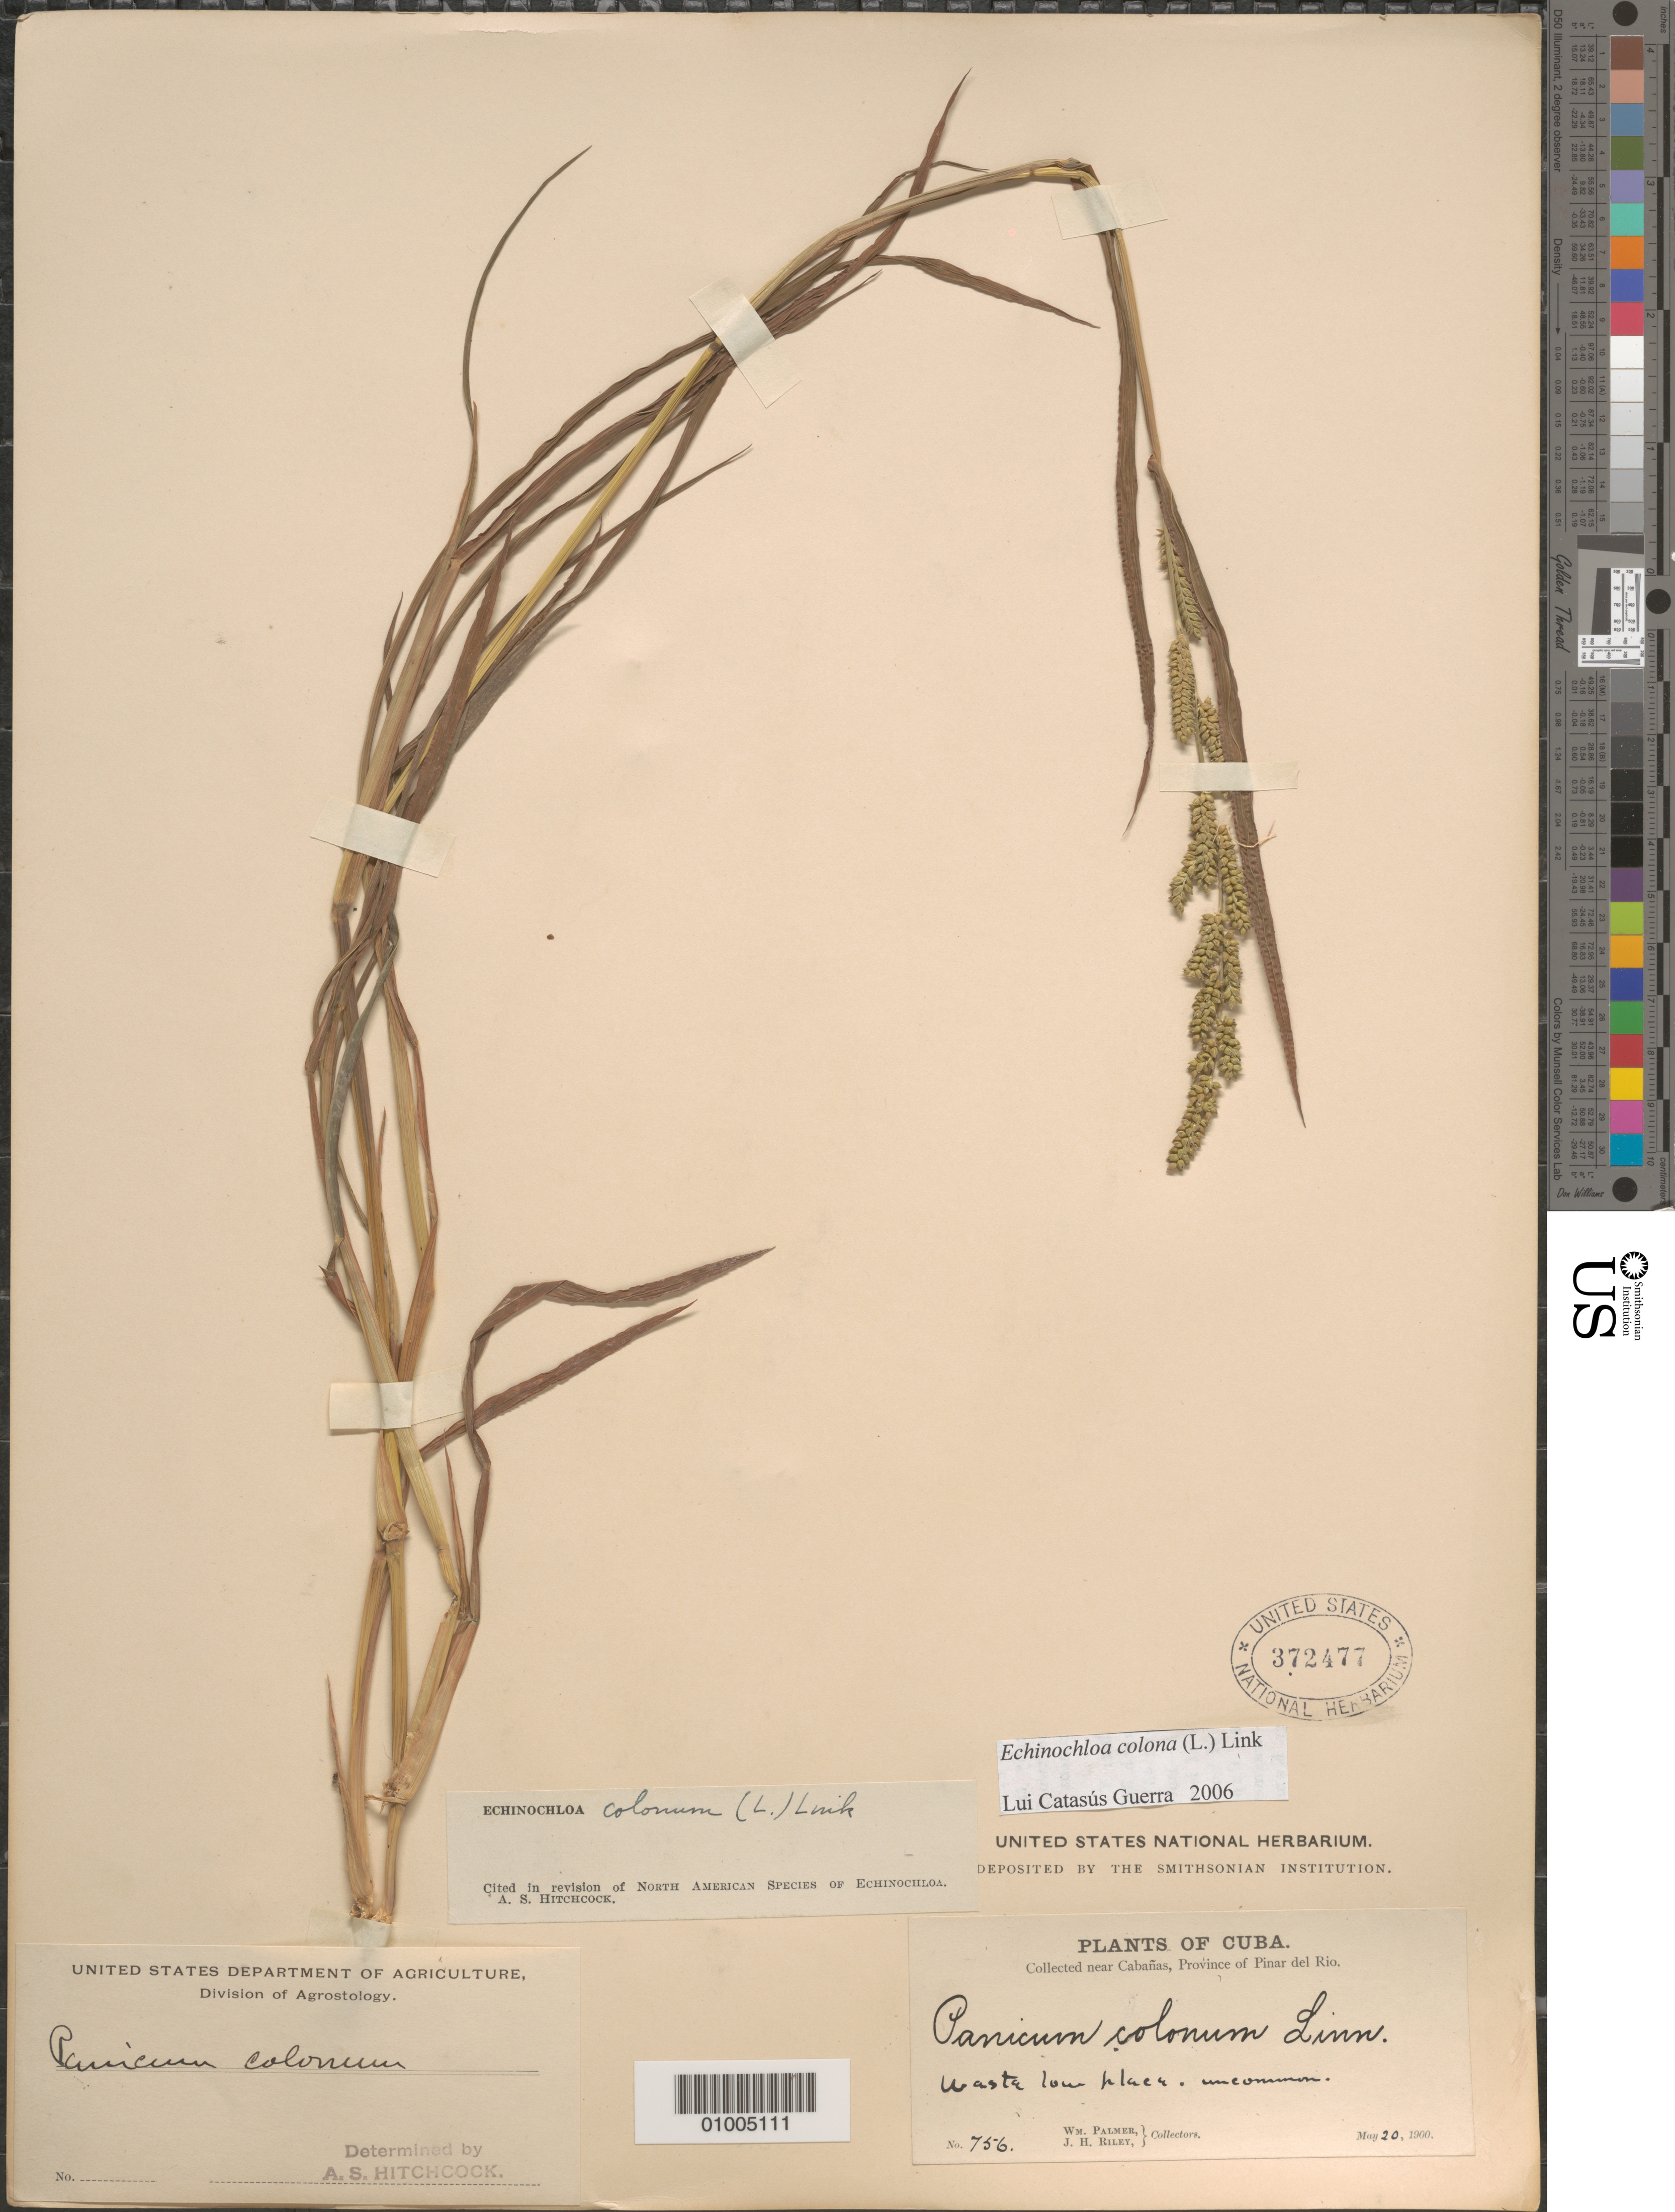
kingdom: Plantae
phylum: Tracheophyta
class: Liliopsida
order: Poales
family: Poaceae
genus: Echinochloa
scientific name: Echinochloa colona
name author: (L.) Link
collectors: W. Palmer & J. H. Riley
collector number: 756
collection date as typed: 20 May 1900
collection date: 1900-05-20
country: Cuba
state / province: Pinar del Rio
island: Cuba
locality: Collected near Cabanas, Pinar del Rio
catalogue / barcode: US 372477